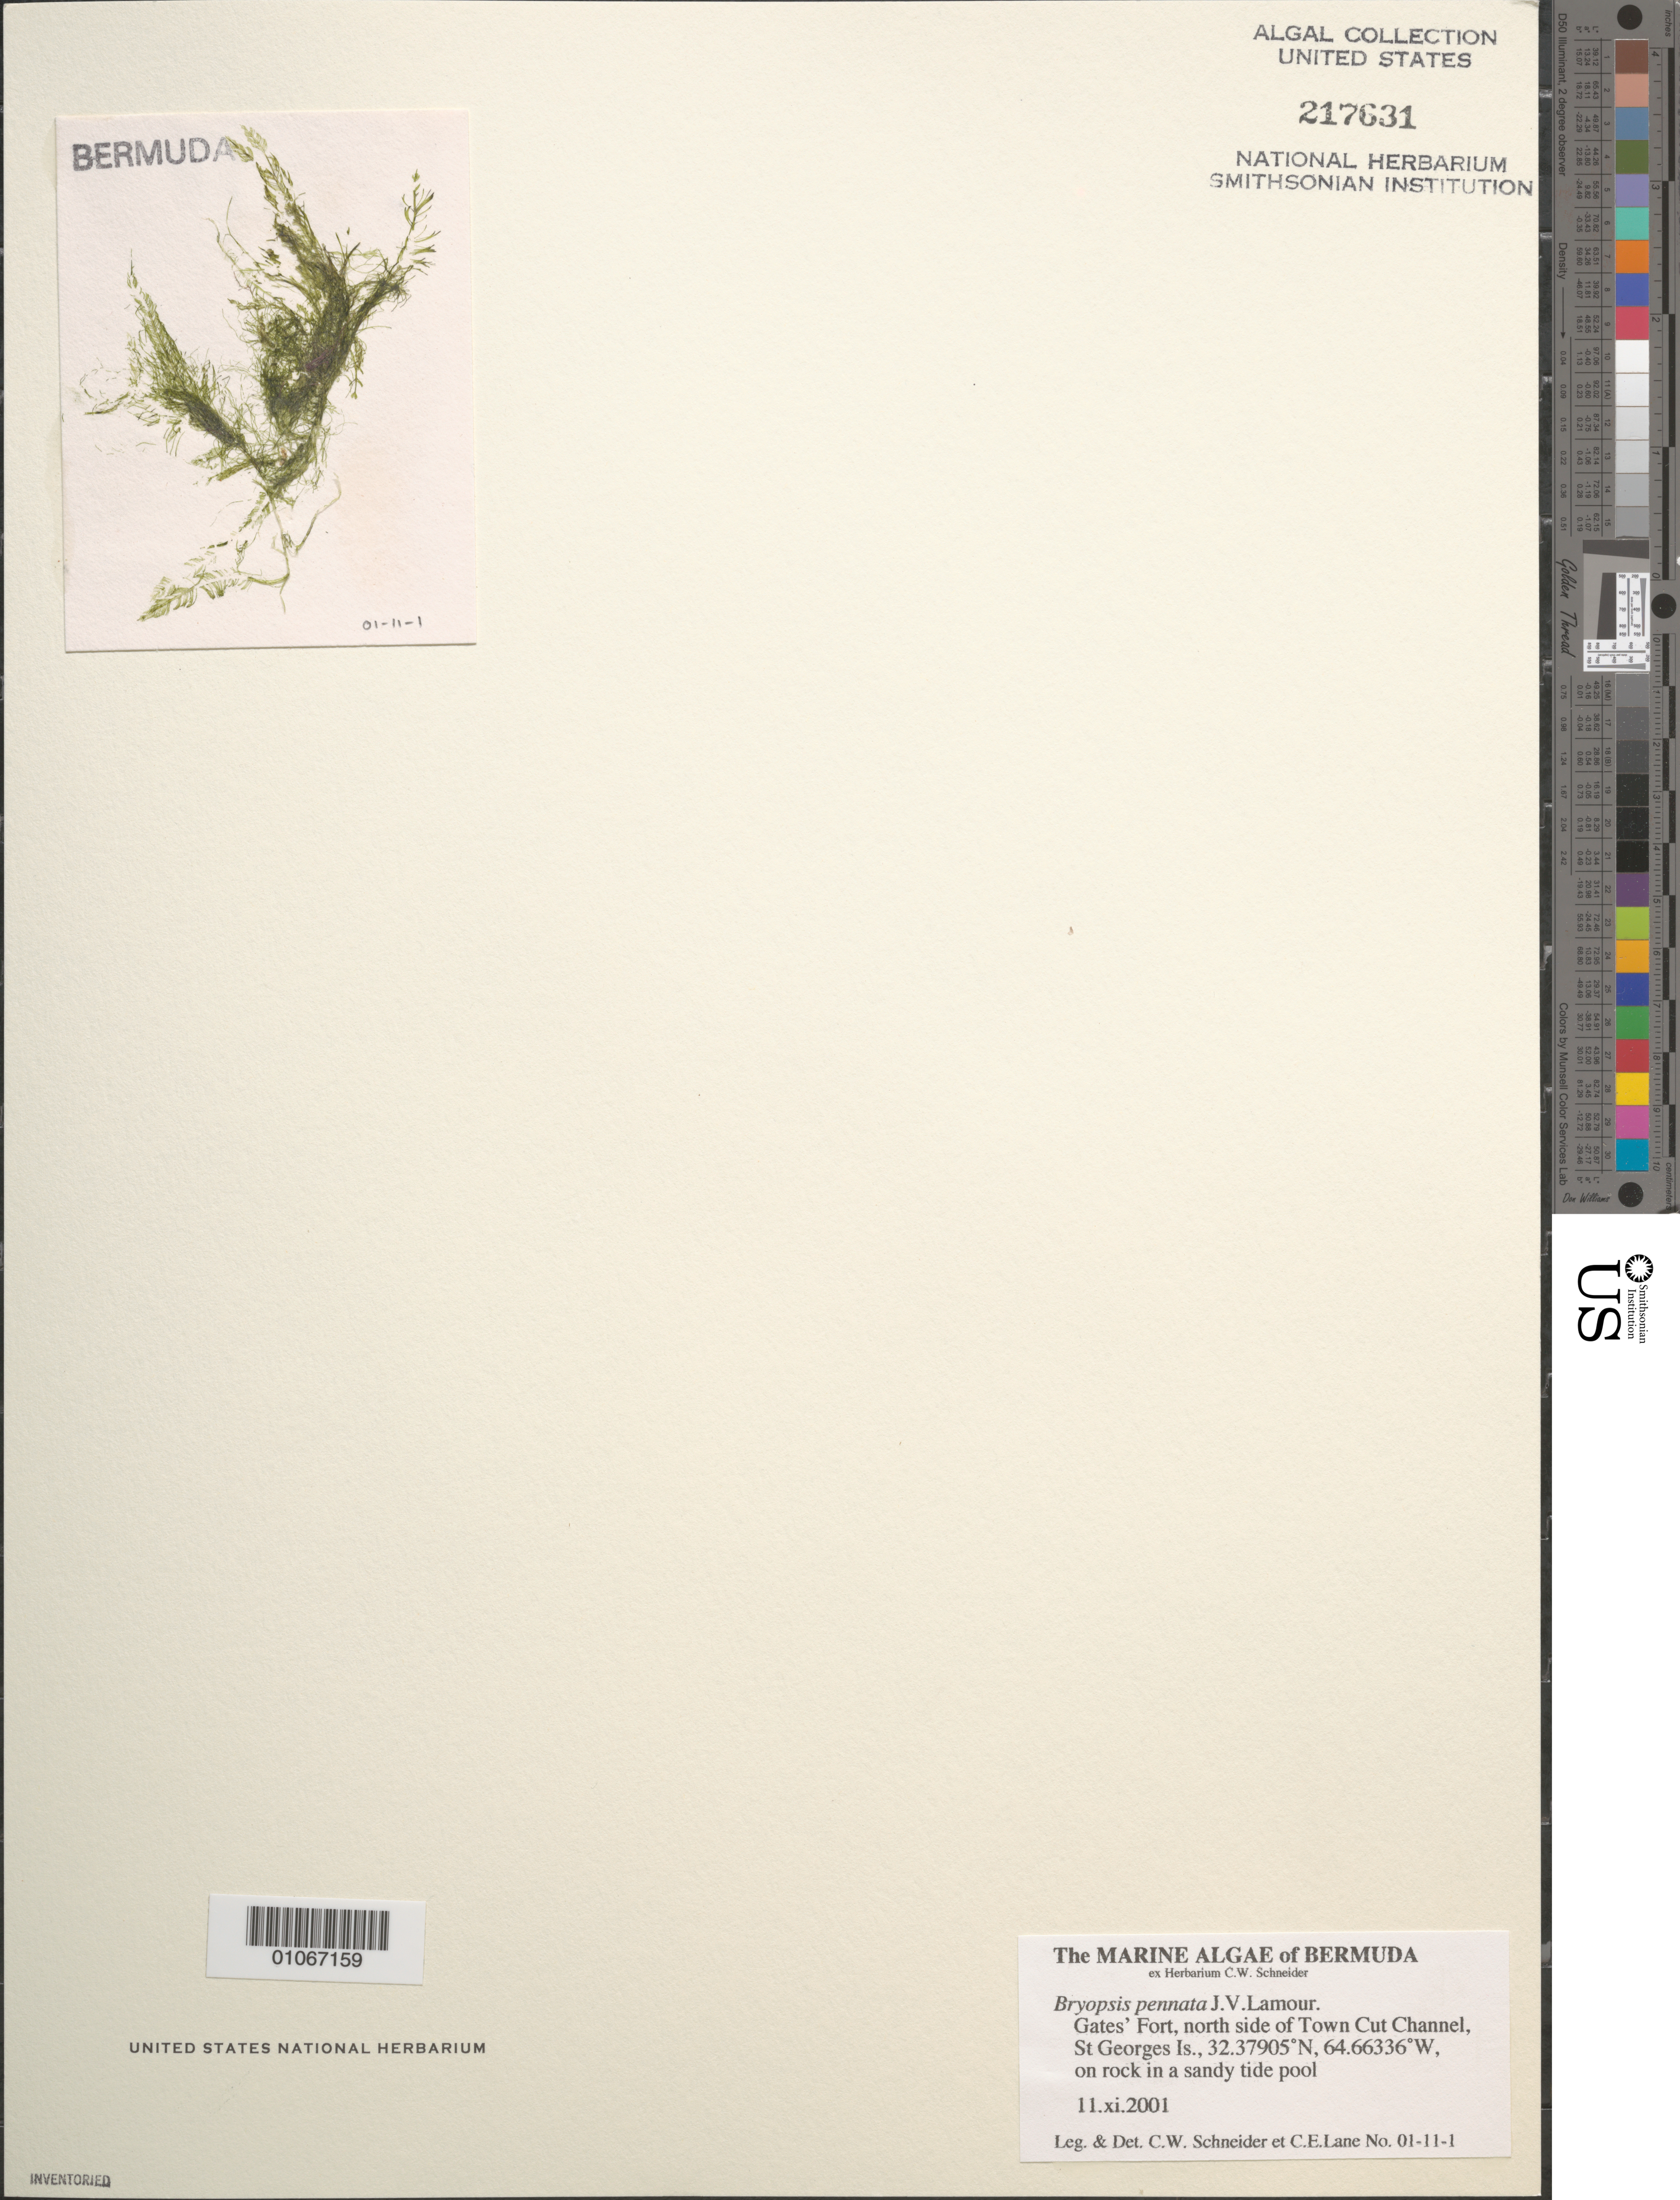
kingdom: Plantae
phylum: Chlorophyta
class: Ulvophyceae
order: Bryopsidales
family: Bryopsidaceae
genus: Bryopsis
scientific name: Bryopsis pennata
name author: J.V.Lamouroux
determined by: Schneider, C. W.; Lane, C. E.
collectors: C. W. Schneider & C. E. Lane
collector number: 01-11-1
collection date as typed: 11 Nov 2001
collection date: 2001-11-11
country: Bermuda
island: St. George's Island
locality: Gates' Fort, north side of Town Cut Channel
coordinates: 32.37905 N, 64.66336 W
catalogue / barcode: US 217631